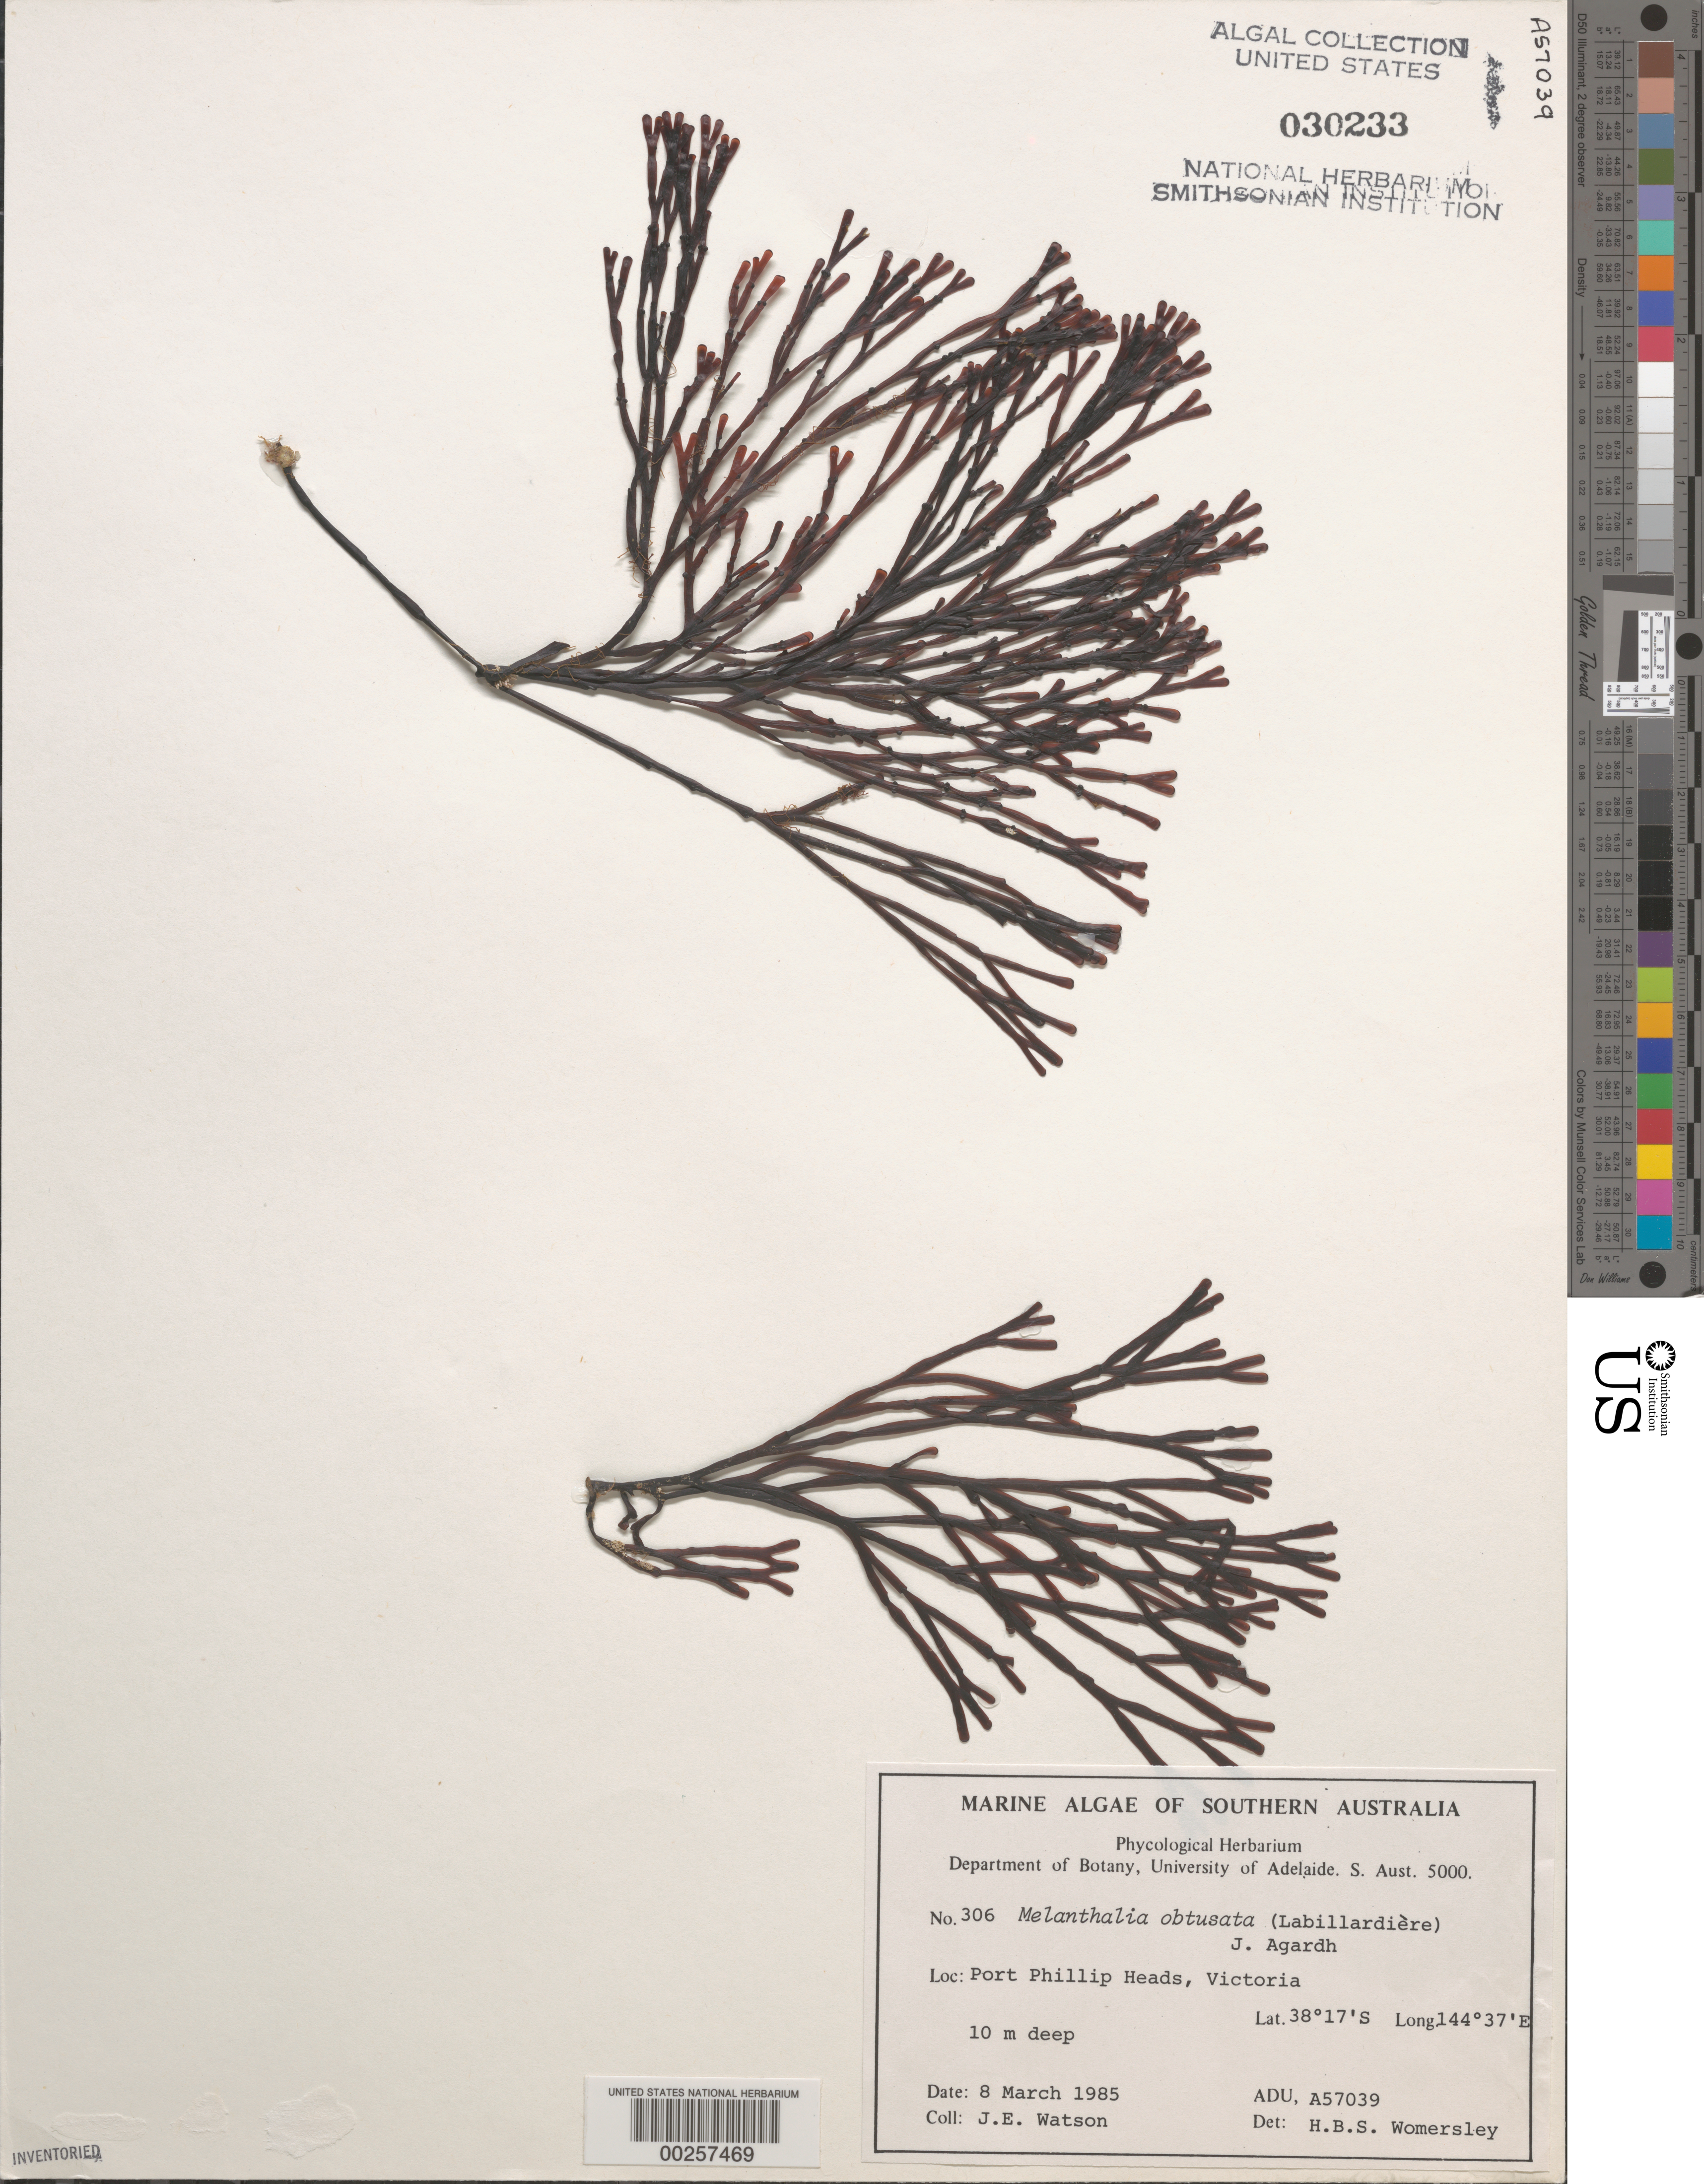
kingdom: Plantae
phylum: Rhodophyta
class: Florideophyceae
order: Gracilariales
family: Gracilariaceae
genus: Melanthalia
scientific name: Melanthalia obtusata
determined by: Womersley, H. B. S.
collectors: J. E. Watson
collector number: ADU A57039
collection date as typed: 08 Mar 1985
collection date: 1985-03-08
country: Australia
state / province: Victoria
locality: Port phillip heads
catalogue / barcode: US 30233